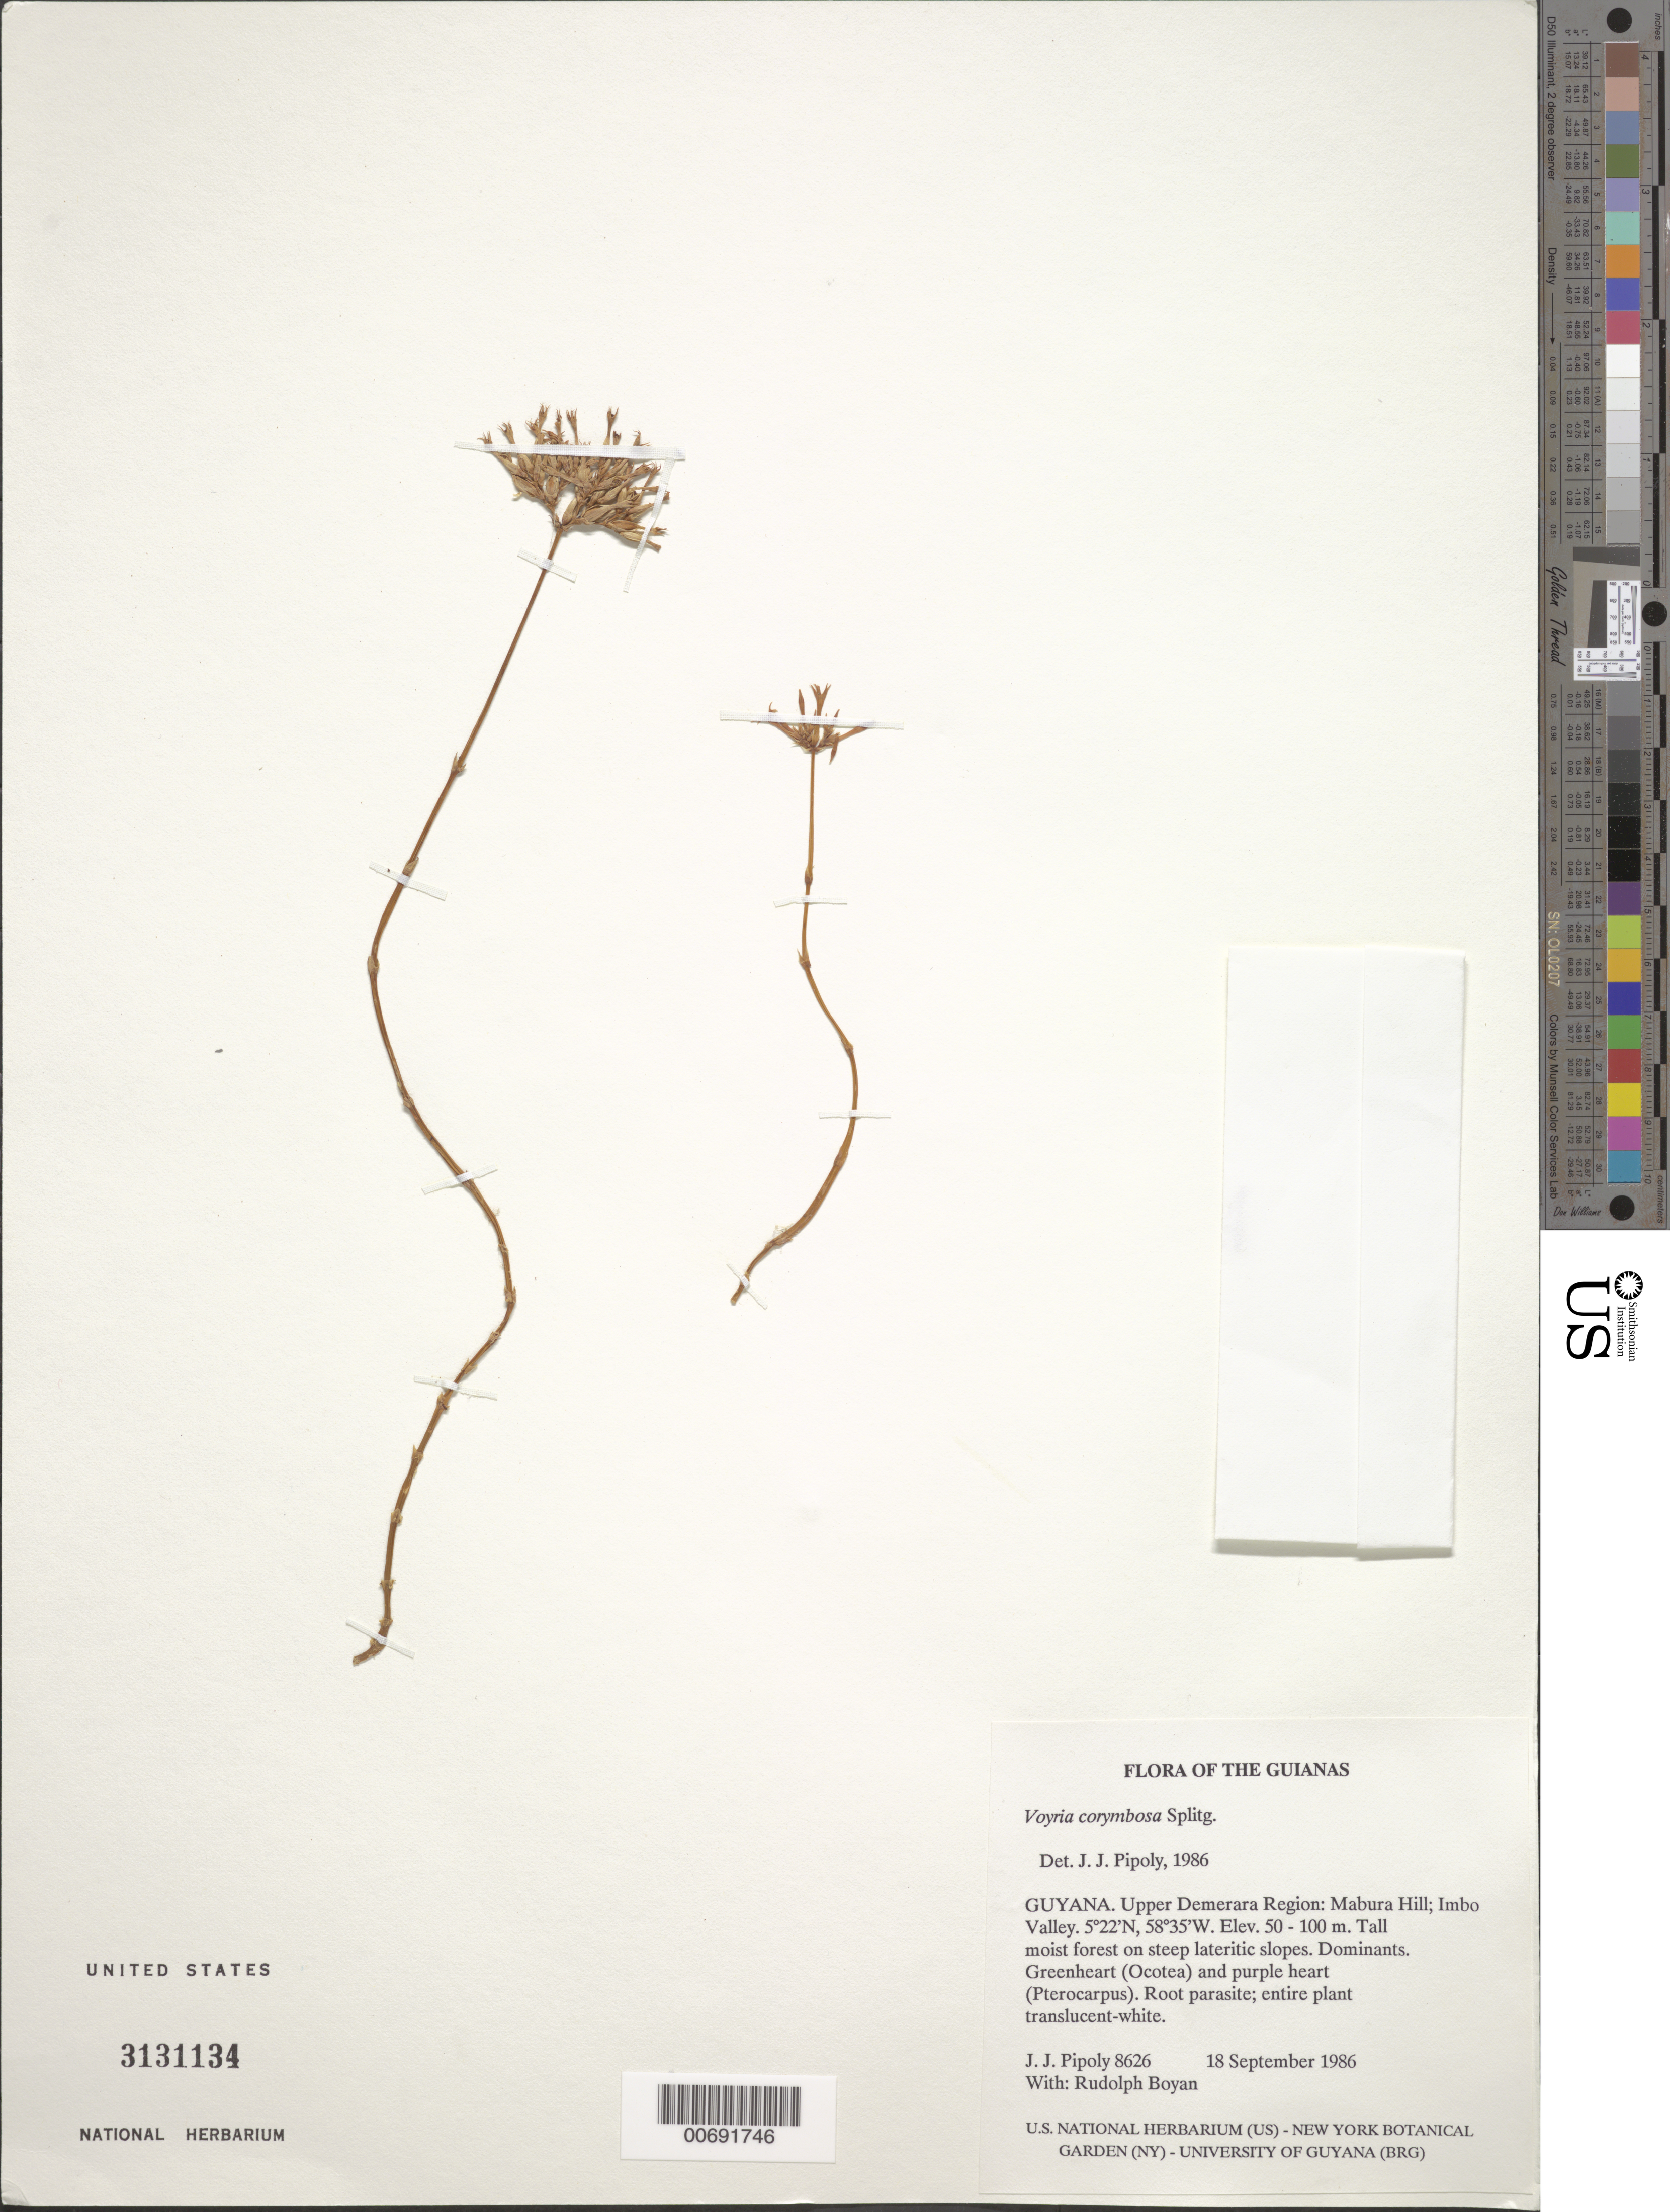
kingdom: Plantae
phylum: Tracheophyta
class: Magnoliopsida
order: Gentianales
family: Gentianaceae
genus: Voyria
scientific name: Voyria corymbosa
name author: Splitg.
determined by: Pipoly, J. J., III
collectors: J. J. Pipoly & R. Boyan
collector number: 8626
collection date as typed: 18 September 1986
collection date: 1986-09-18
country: Guyana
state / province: U. Demerara-Berbice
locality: Mabura Hill; Imbo Valley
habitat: Tall moist forest on steep lateritic slopes. Dominants. Greenheart (Ocotea) and purple heart (Pterocarpus)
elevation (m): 50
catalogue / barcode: US 3131134